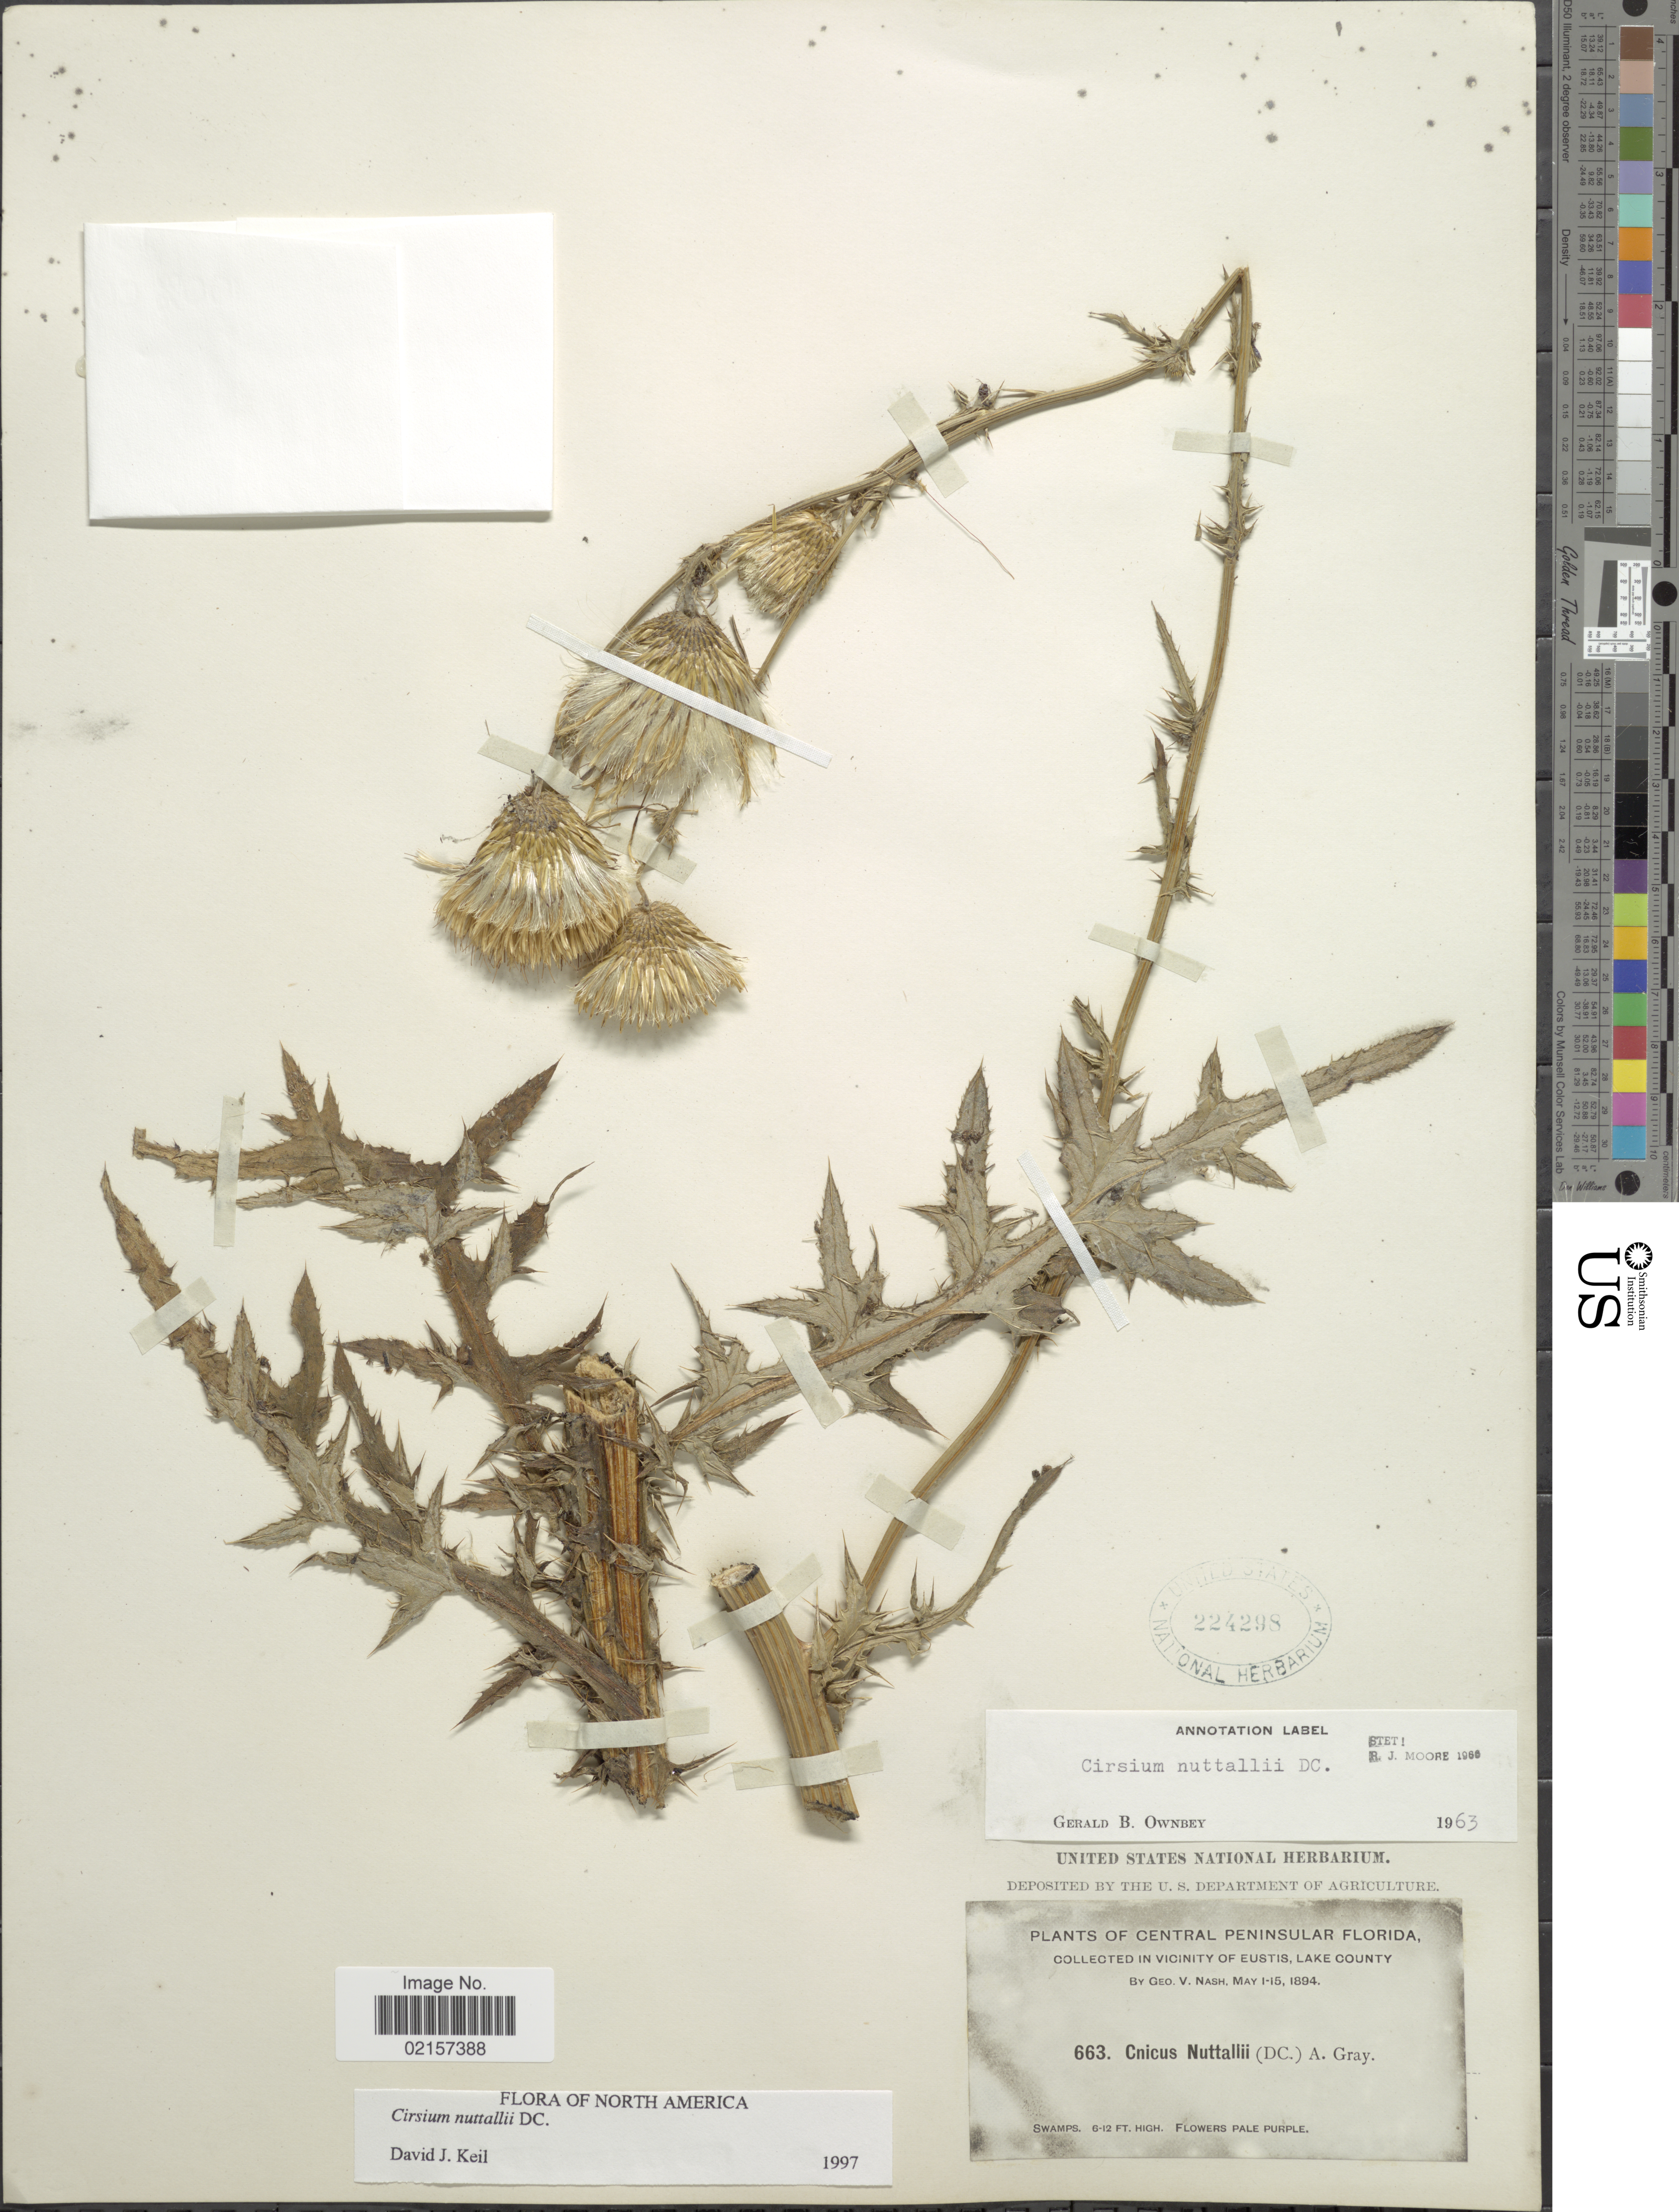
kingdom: Plantae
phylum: Tracheophyta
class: Magnoliopsida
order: Asterales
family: Asteraceae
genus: Cirsium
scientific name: Cirsium nuttali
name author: DC.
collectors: G. V. Nash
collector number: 663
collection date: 1894-05-01/1894-05-15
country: United States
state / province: Florida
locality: Central Peninsular Florida, in vicinity of Eustis, Lake County, Swamps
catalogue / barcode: US 224298